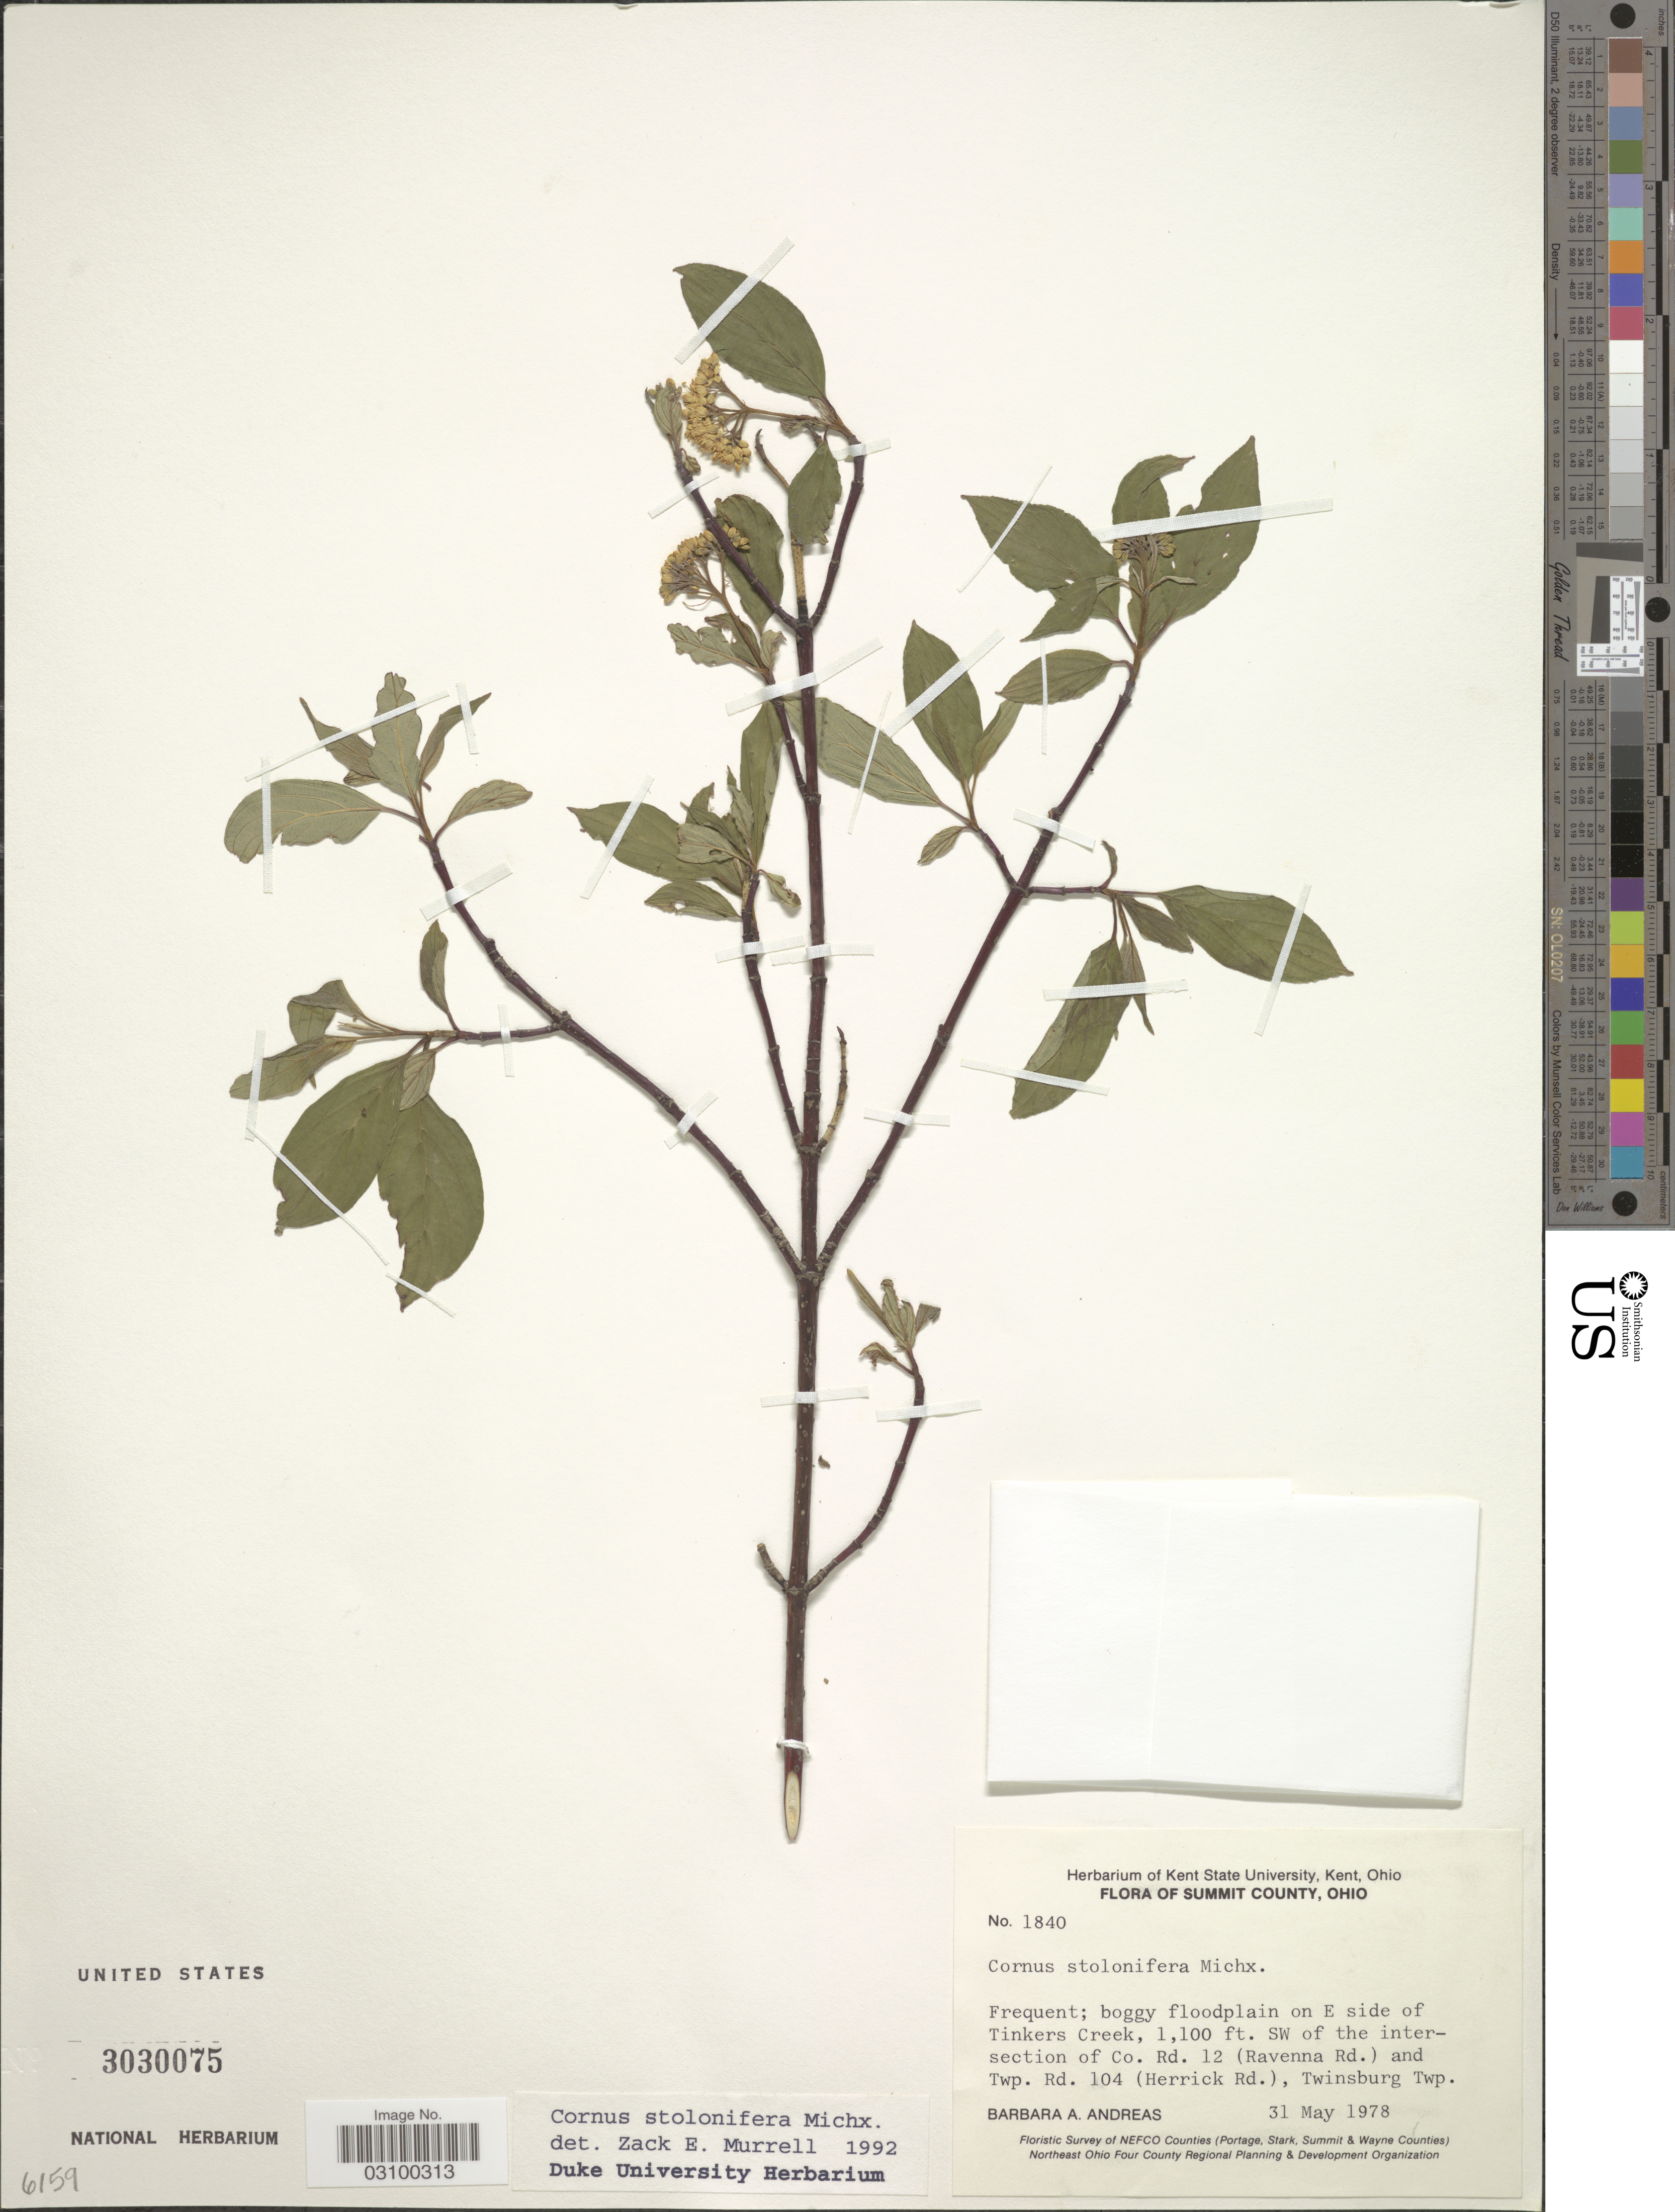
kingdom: Plantae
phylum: Tracheophyta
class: Magnoliopsida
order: Cornales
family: Cornaceae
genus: Cornus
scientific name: Cornus sericea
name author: L.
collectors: B. A. Andreas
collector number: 1840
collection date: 1978-05-31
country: United States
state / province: Ohio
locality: Summit County. E side of Tinkers Creek, 1100 ft. SW of the intersection of Co. Rd. 12 (Ravenna Rd.) and Twp. Rd. 104 (Herrick Rd.), Twinsburg Twp.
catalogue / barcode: US 3030075